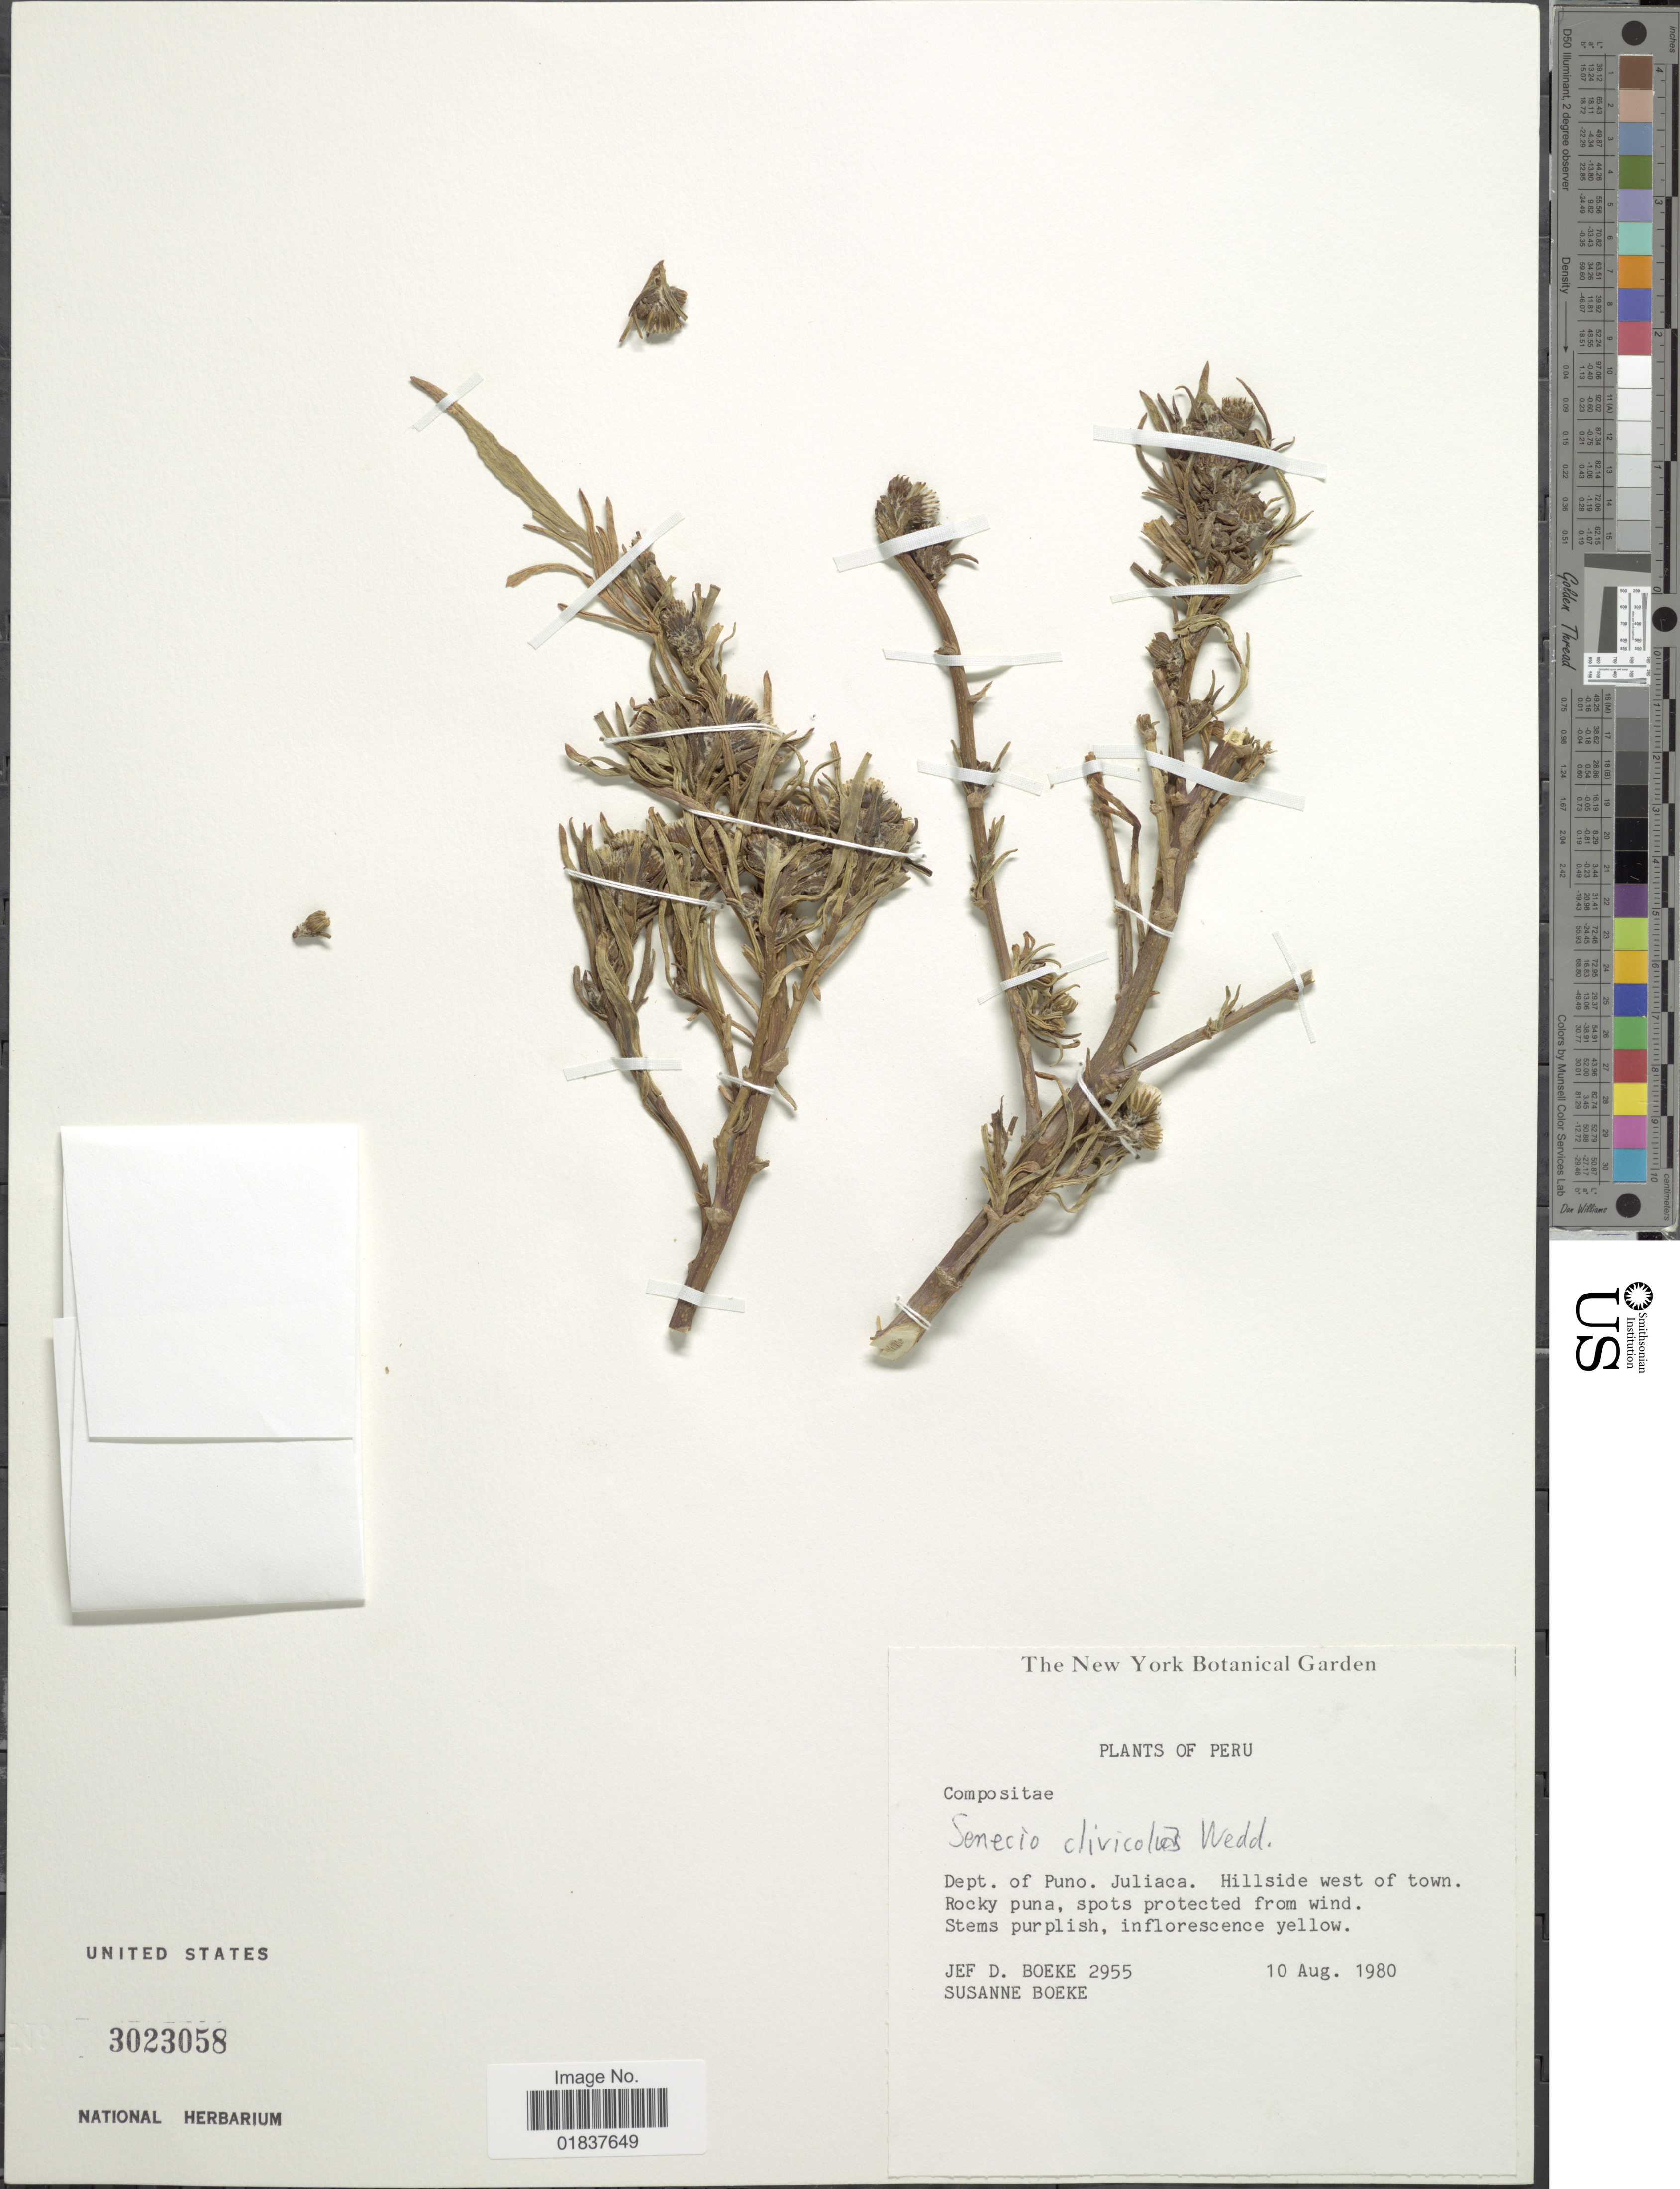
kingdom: Plantae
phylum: Tracheophyta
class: Magnoliopsida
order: Asterales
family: Asteraceae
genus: Senecio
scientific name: Senecio clivicola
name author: Wedd.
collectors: J. D. Boeke & S. Boeke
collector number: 2955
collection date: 1980-08-10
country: Peru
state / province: Puno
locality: Juliaca, hillside west of town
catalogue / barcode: US 3023058